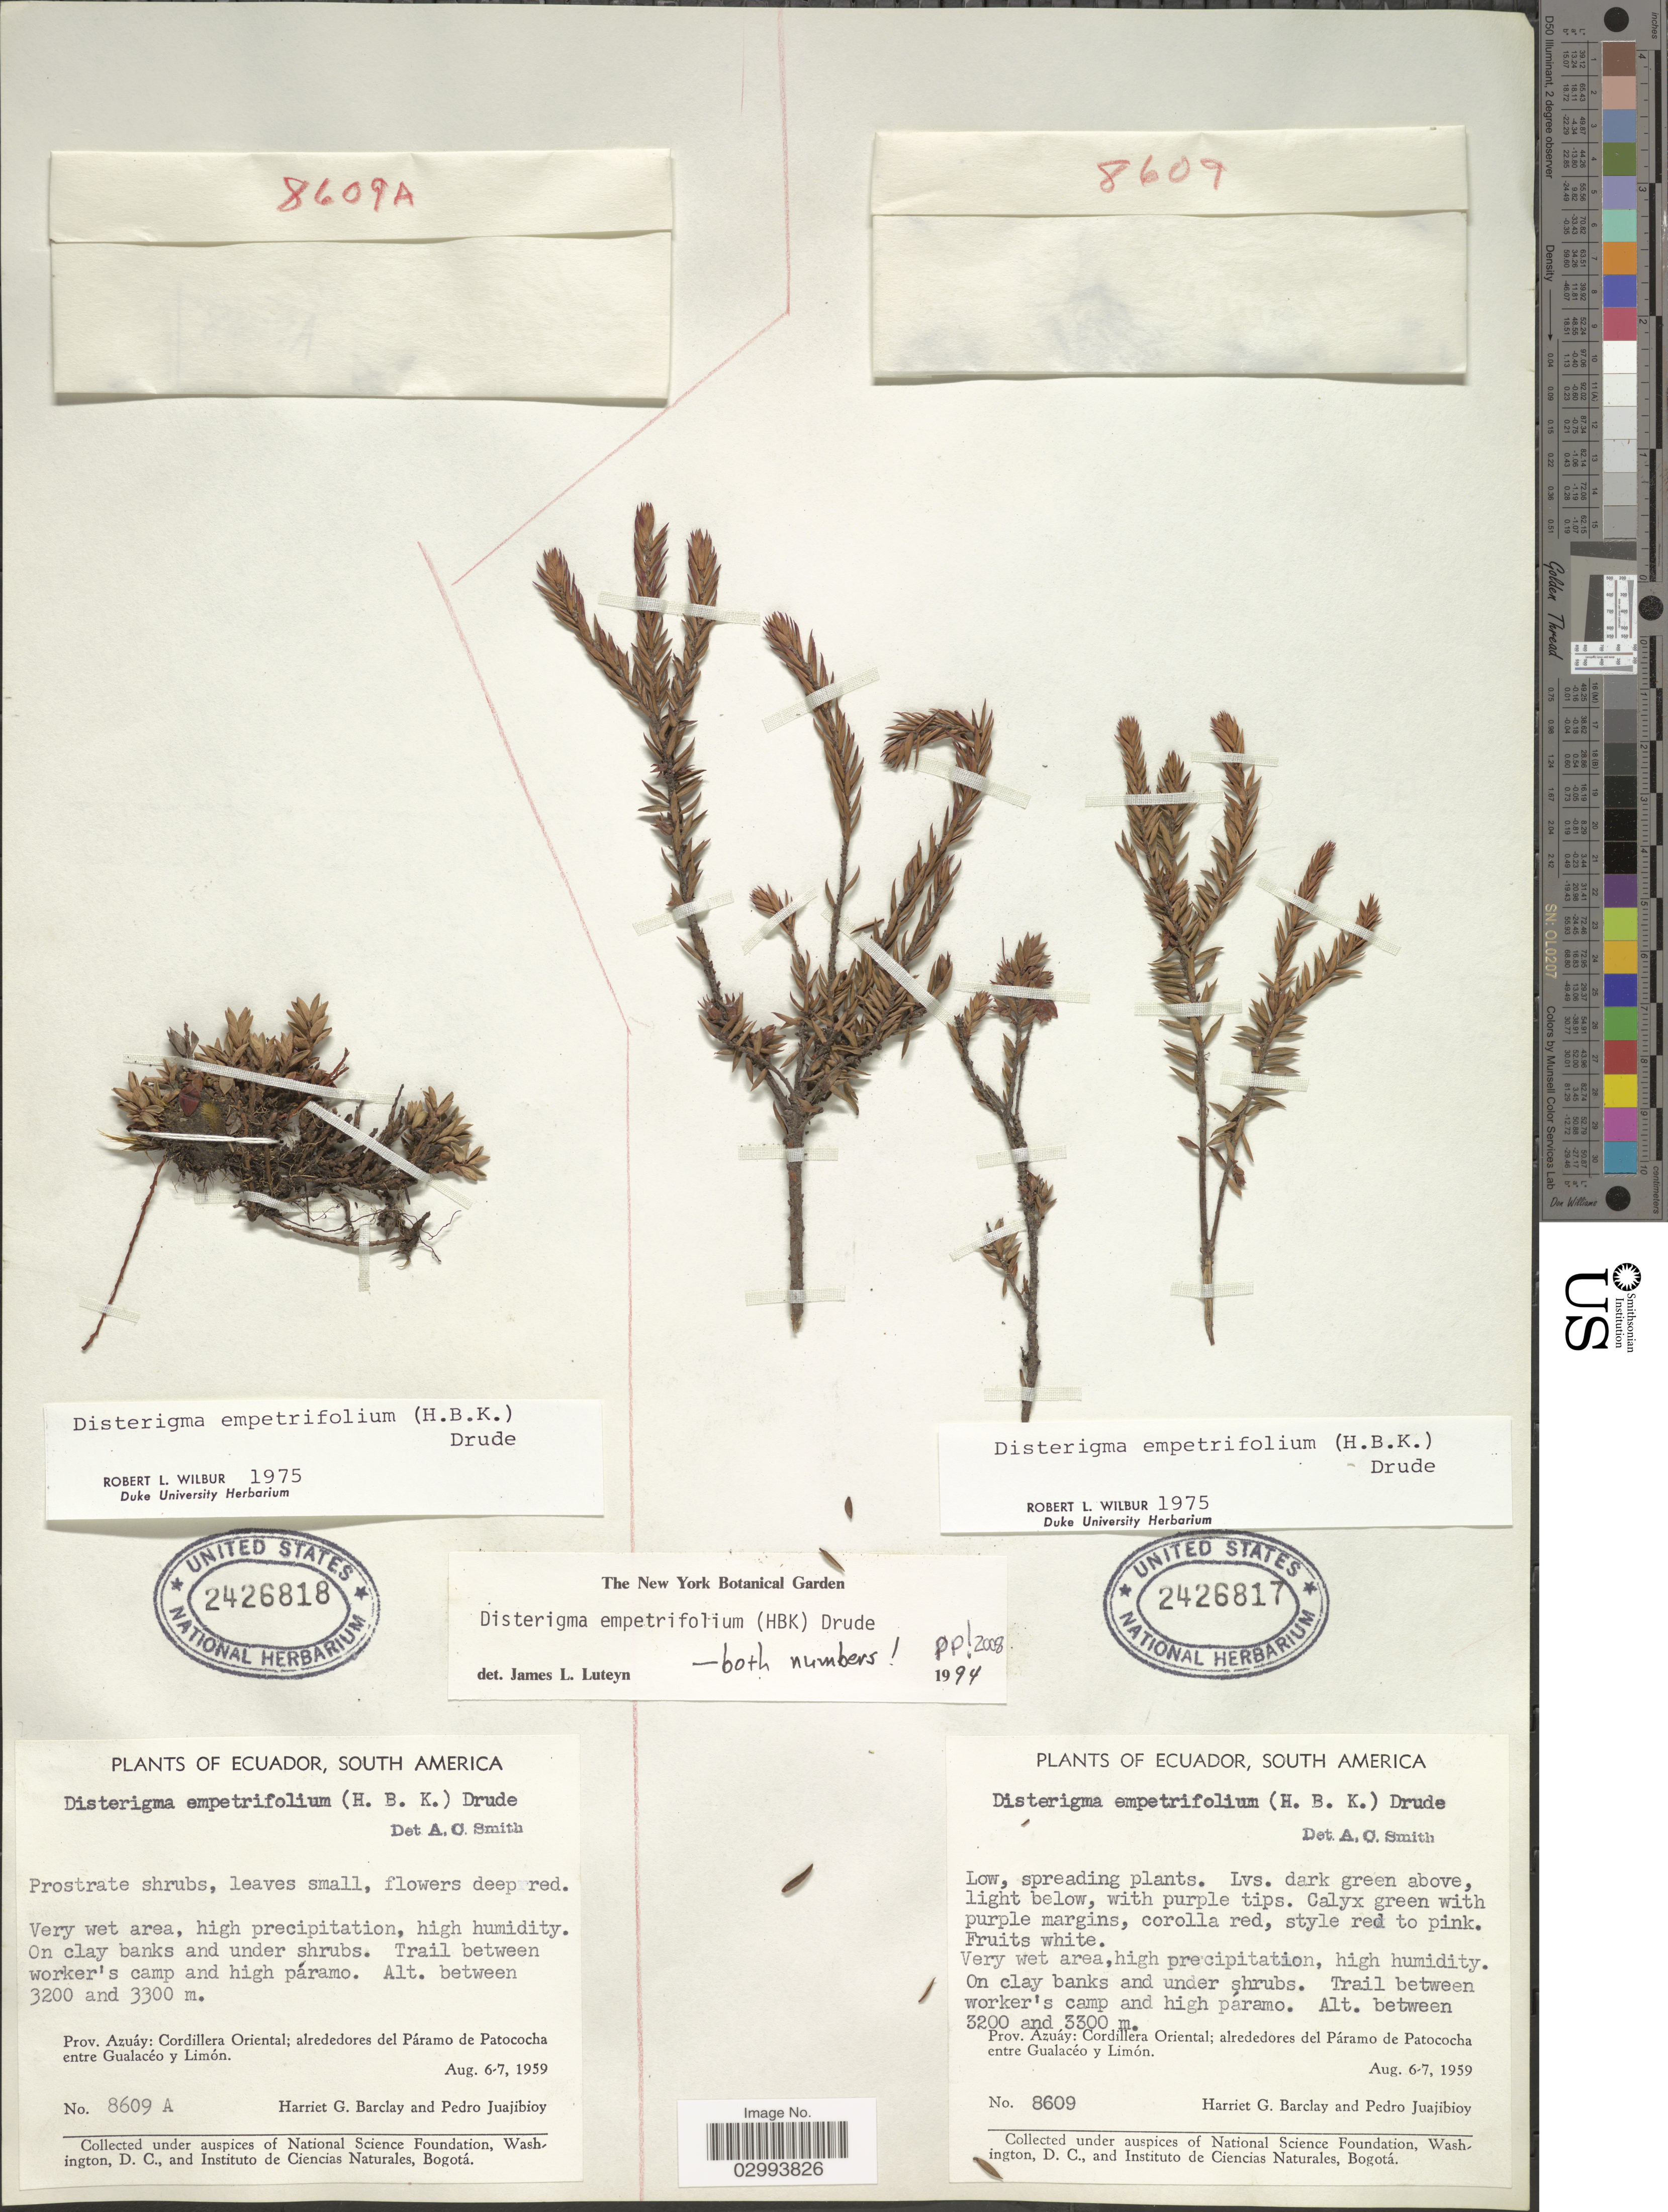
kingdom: Plantae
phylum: Tracheophyta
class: Magnoliopsida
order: Ericales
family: Ericaceae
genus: Disterigma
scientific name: Disterigma empetrifolium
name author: (Kunth) Drude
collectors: H. G. Barclay & P. Juajibioy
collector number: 8609A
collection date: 1959-08-06/1959-08-07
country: Ecuador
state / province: Azuay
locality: Trail between worker's camp and high páramo. Prov. Azuáy: Cordillera Oriental; alrededores del Páramo de Patococha entre Gualacéo y Limón.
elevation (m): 3200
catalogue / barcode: US 2426818-2